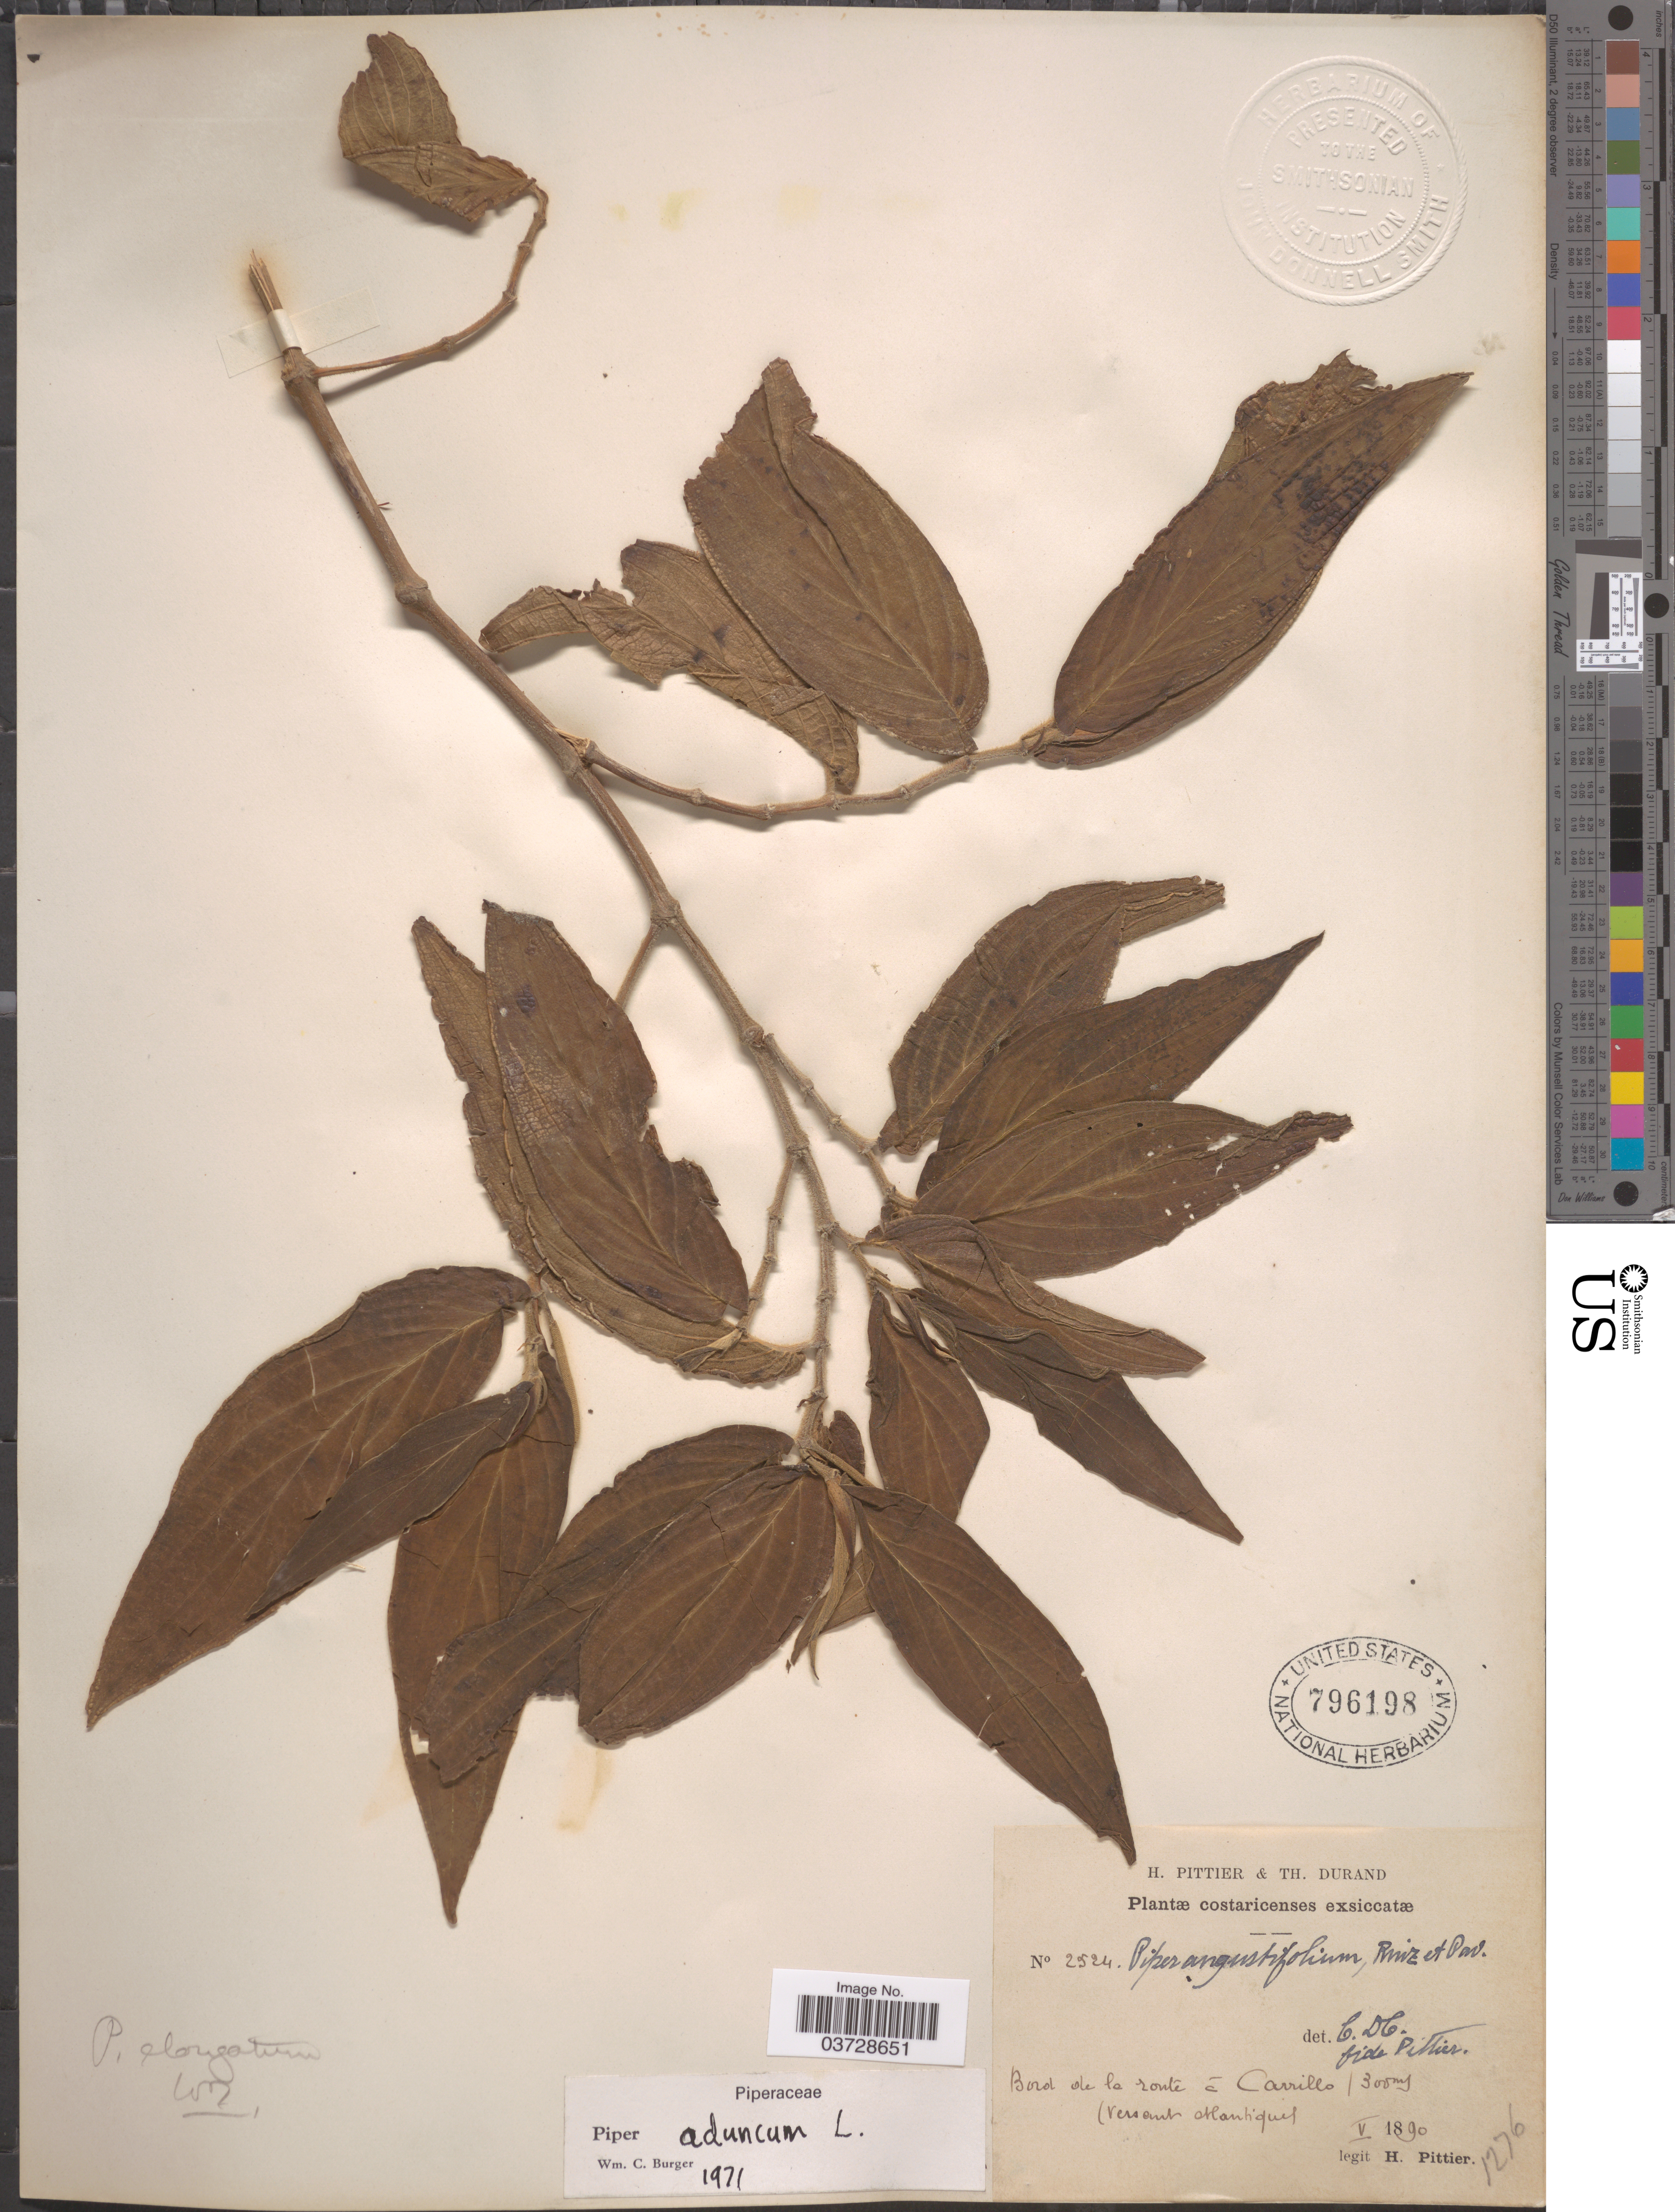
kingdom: Plantae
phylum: Tracheophyta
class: Magnoliopsida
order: Piperales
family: Piperaceae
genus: Piper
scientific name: Piper aduncum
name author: L.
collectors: H. F. Pittier & T. Durand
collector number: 2524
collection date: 1890-05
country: Costa Rica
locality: Bord de la route á Carrillo.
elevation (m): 300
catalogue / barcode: US 796198